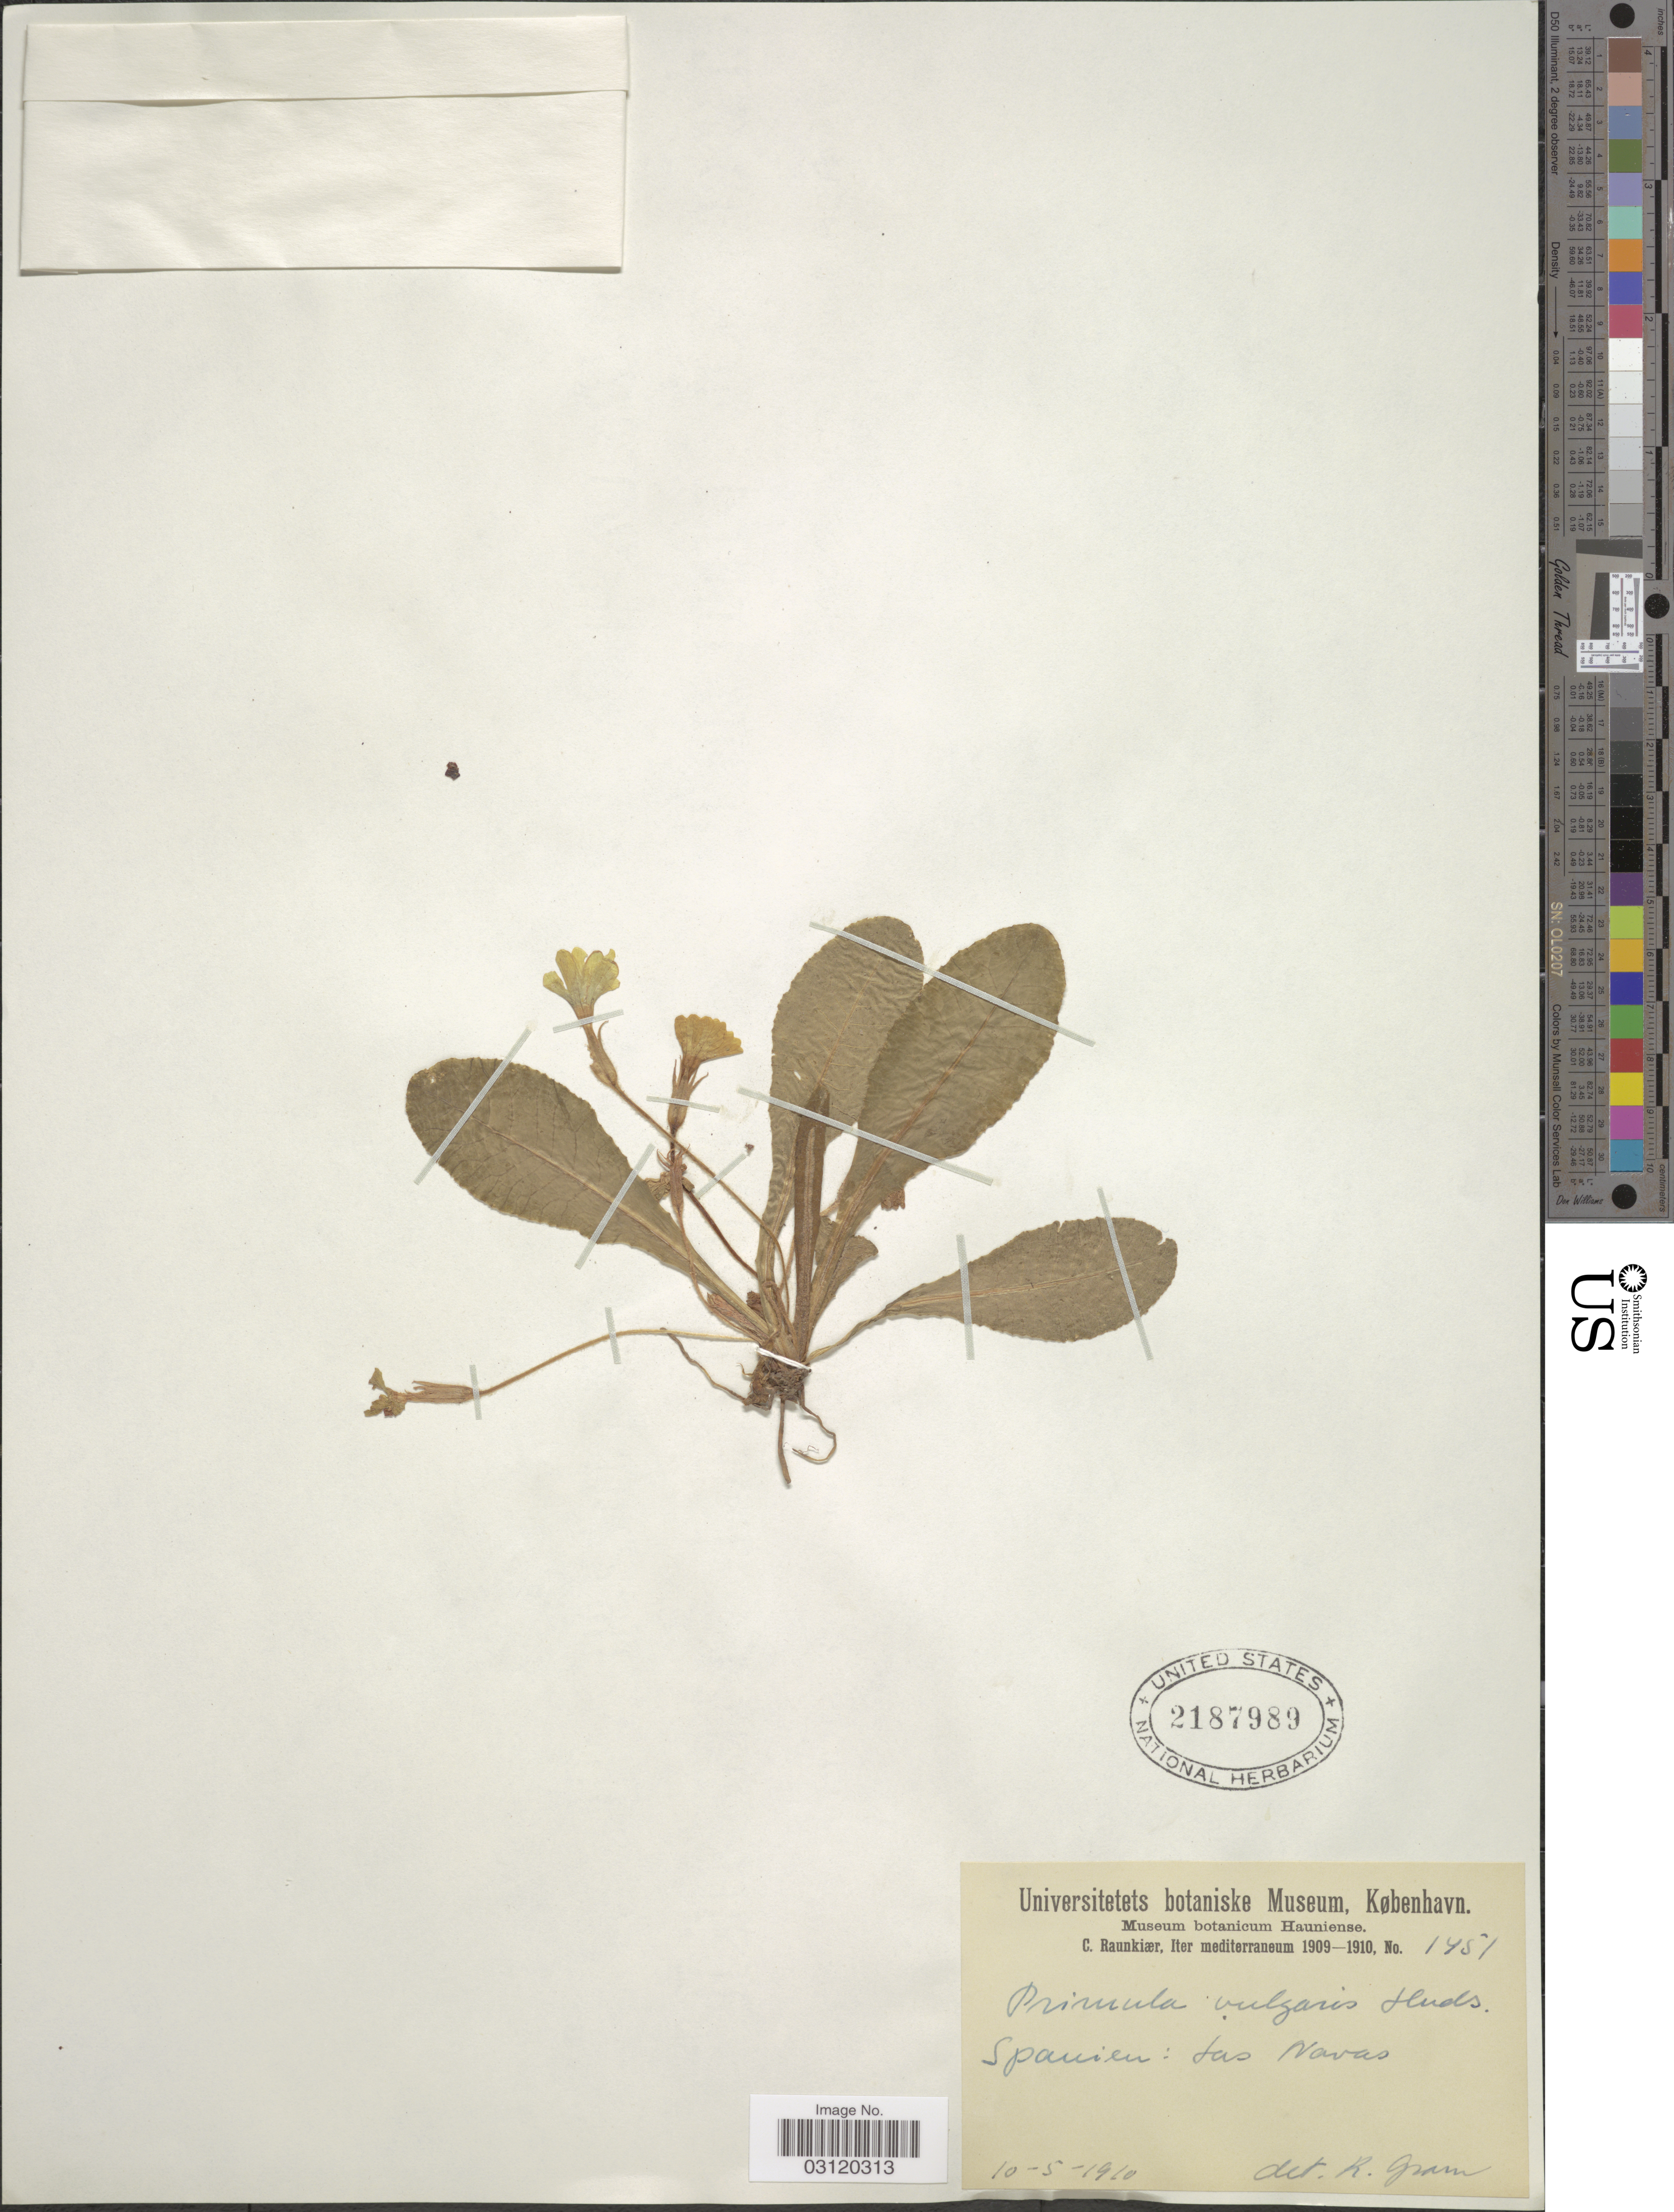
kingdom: Plantae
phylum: Tracheophyta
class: Magnoliopsida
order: Ericales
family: Primulaceae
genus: Primula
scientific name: Primula vulgaris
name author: Huds.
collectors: C. C. Raunkiaer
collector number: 1451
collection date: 1910-05-10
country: Spain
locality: Spanien: Las Navas.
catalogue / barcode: US 2187989